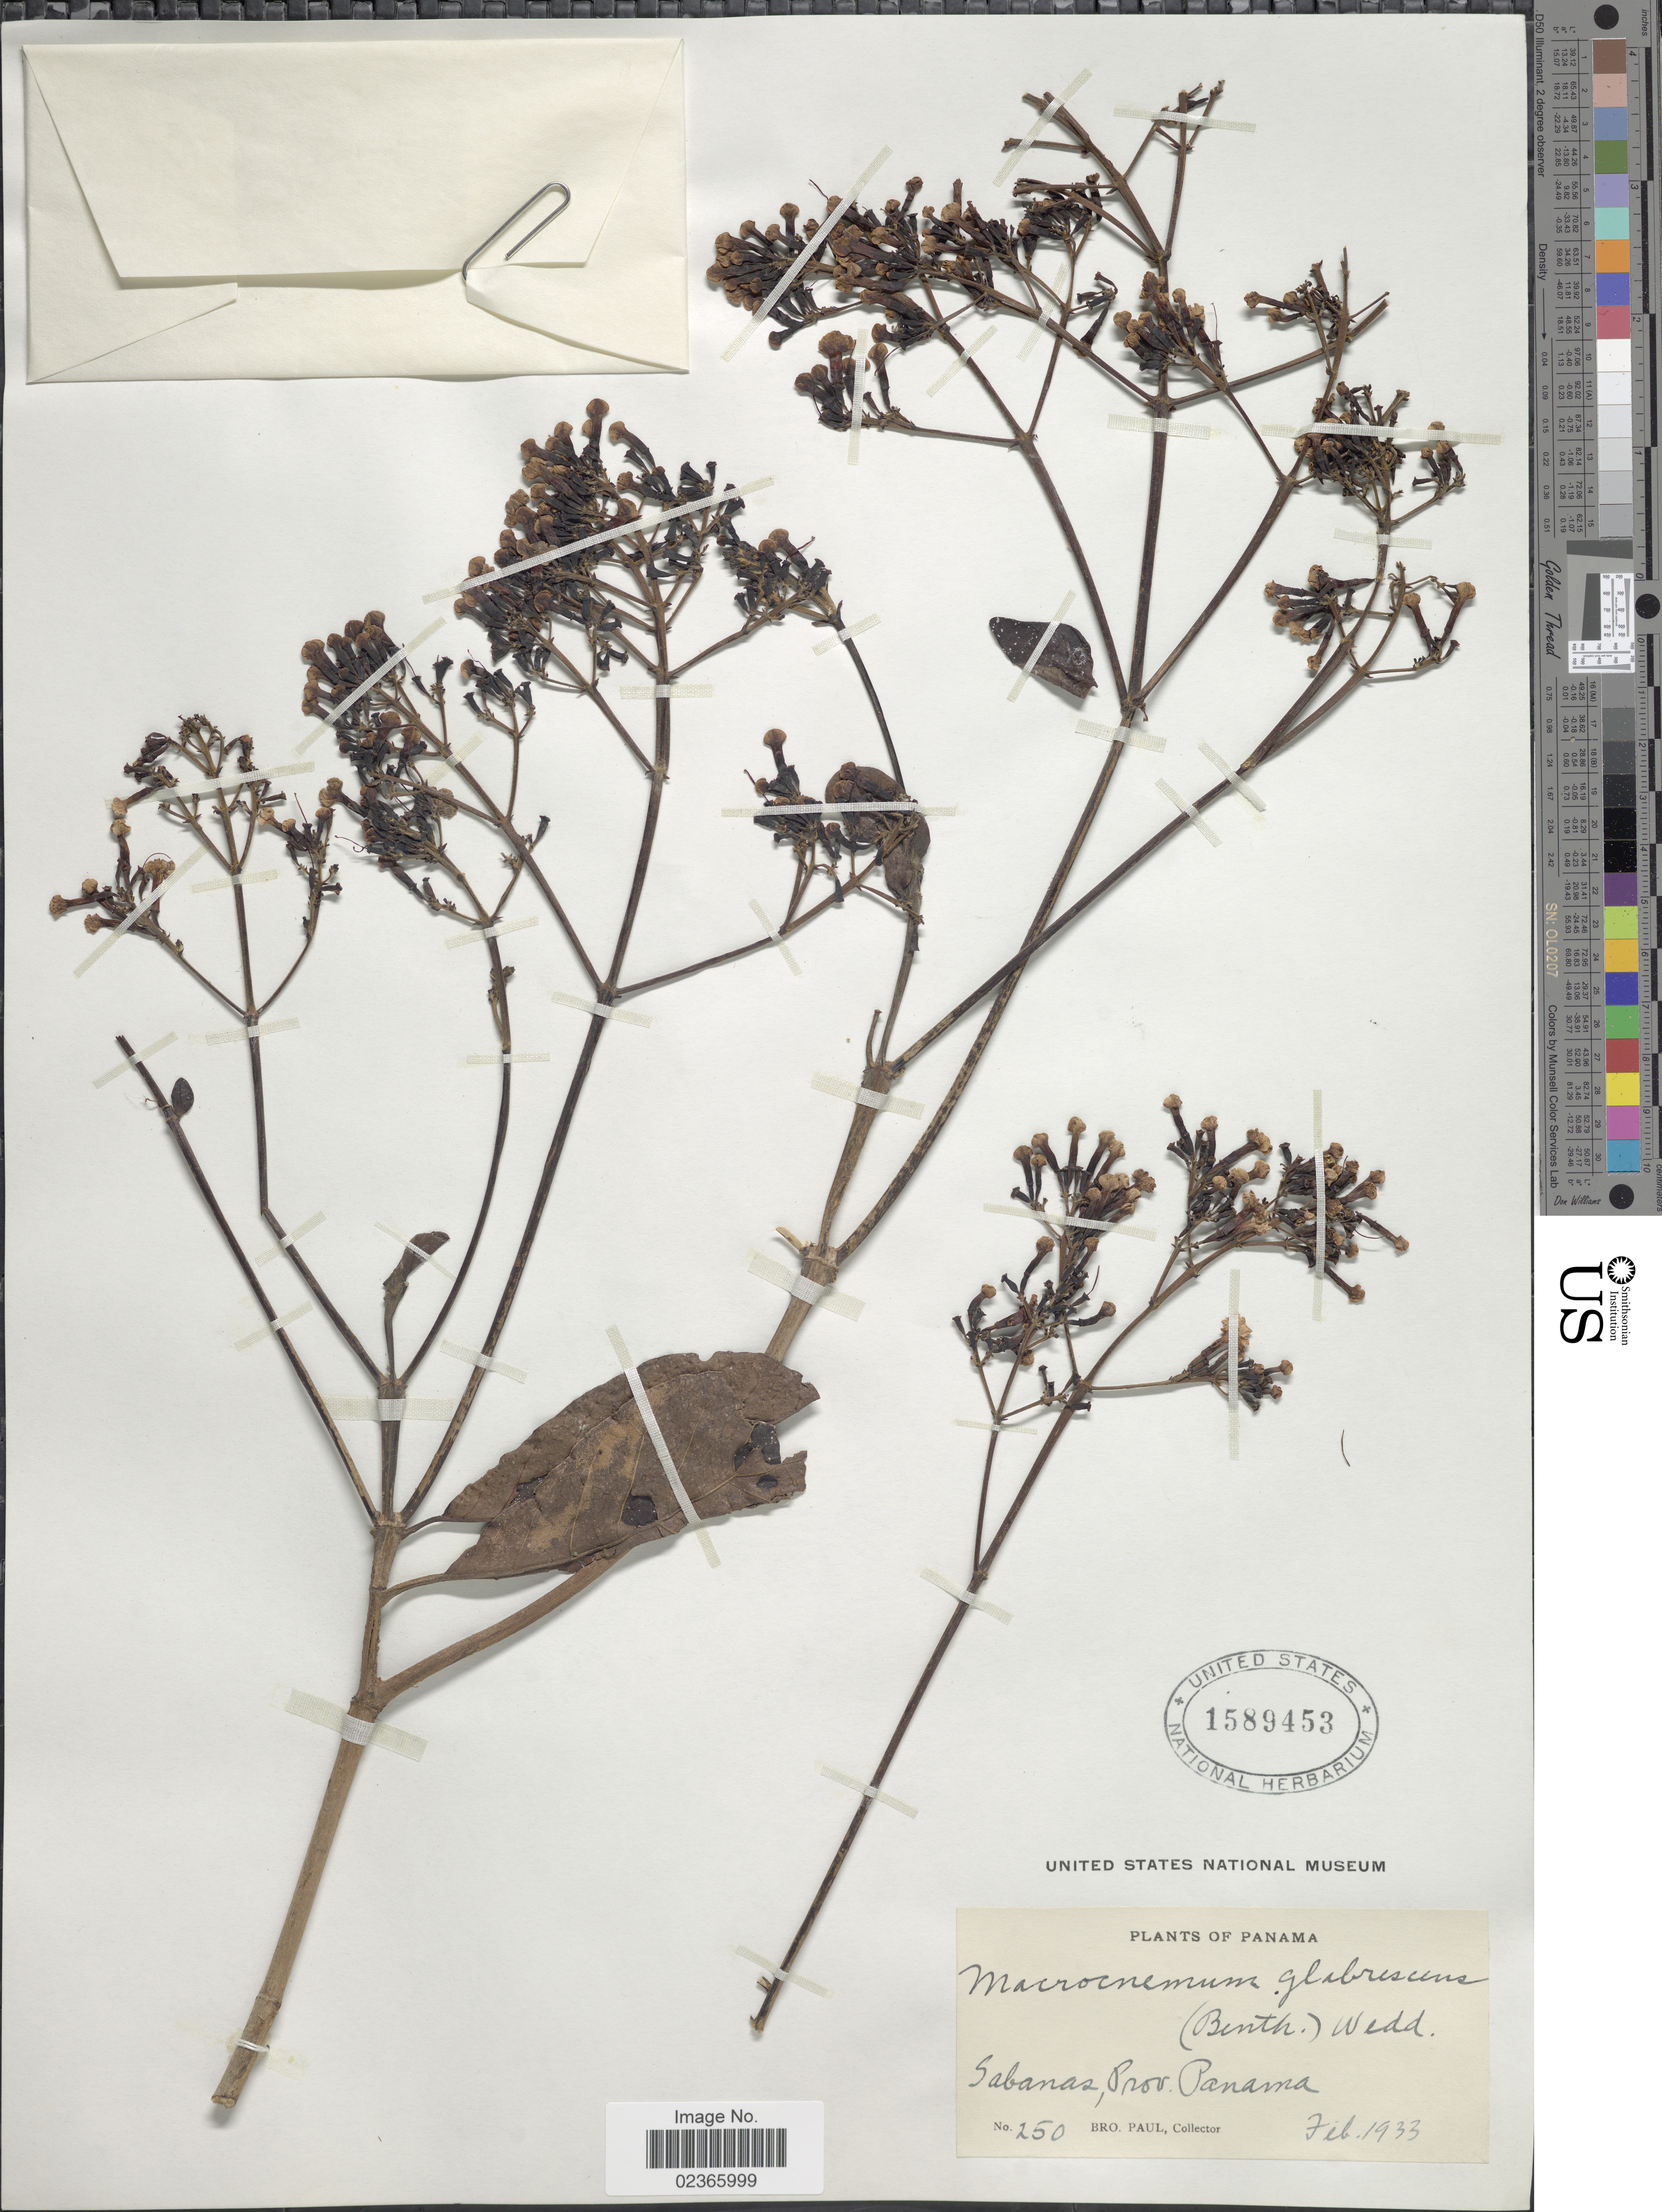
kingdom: Plantae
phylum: Tracheophyta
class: Magnoliopsida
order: Gentianales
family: Rubiaceae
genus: Macrocnemum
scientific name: Macrocnemum glabrescens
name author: (Benth.) Wedd.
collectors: B. Paul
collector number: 250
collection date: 1933-02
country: Panama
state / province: Panamá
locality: Sabanas, Prov. Panama.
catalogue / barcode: US 1589453